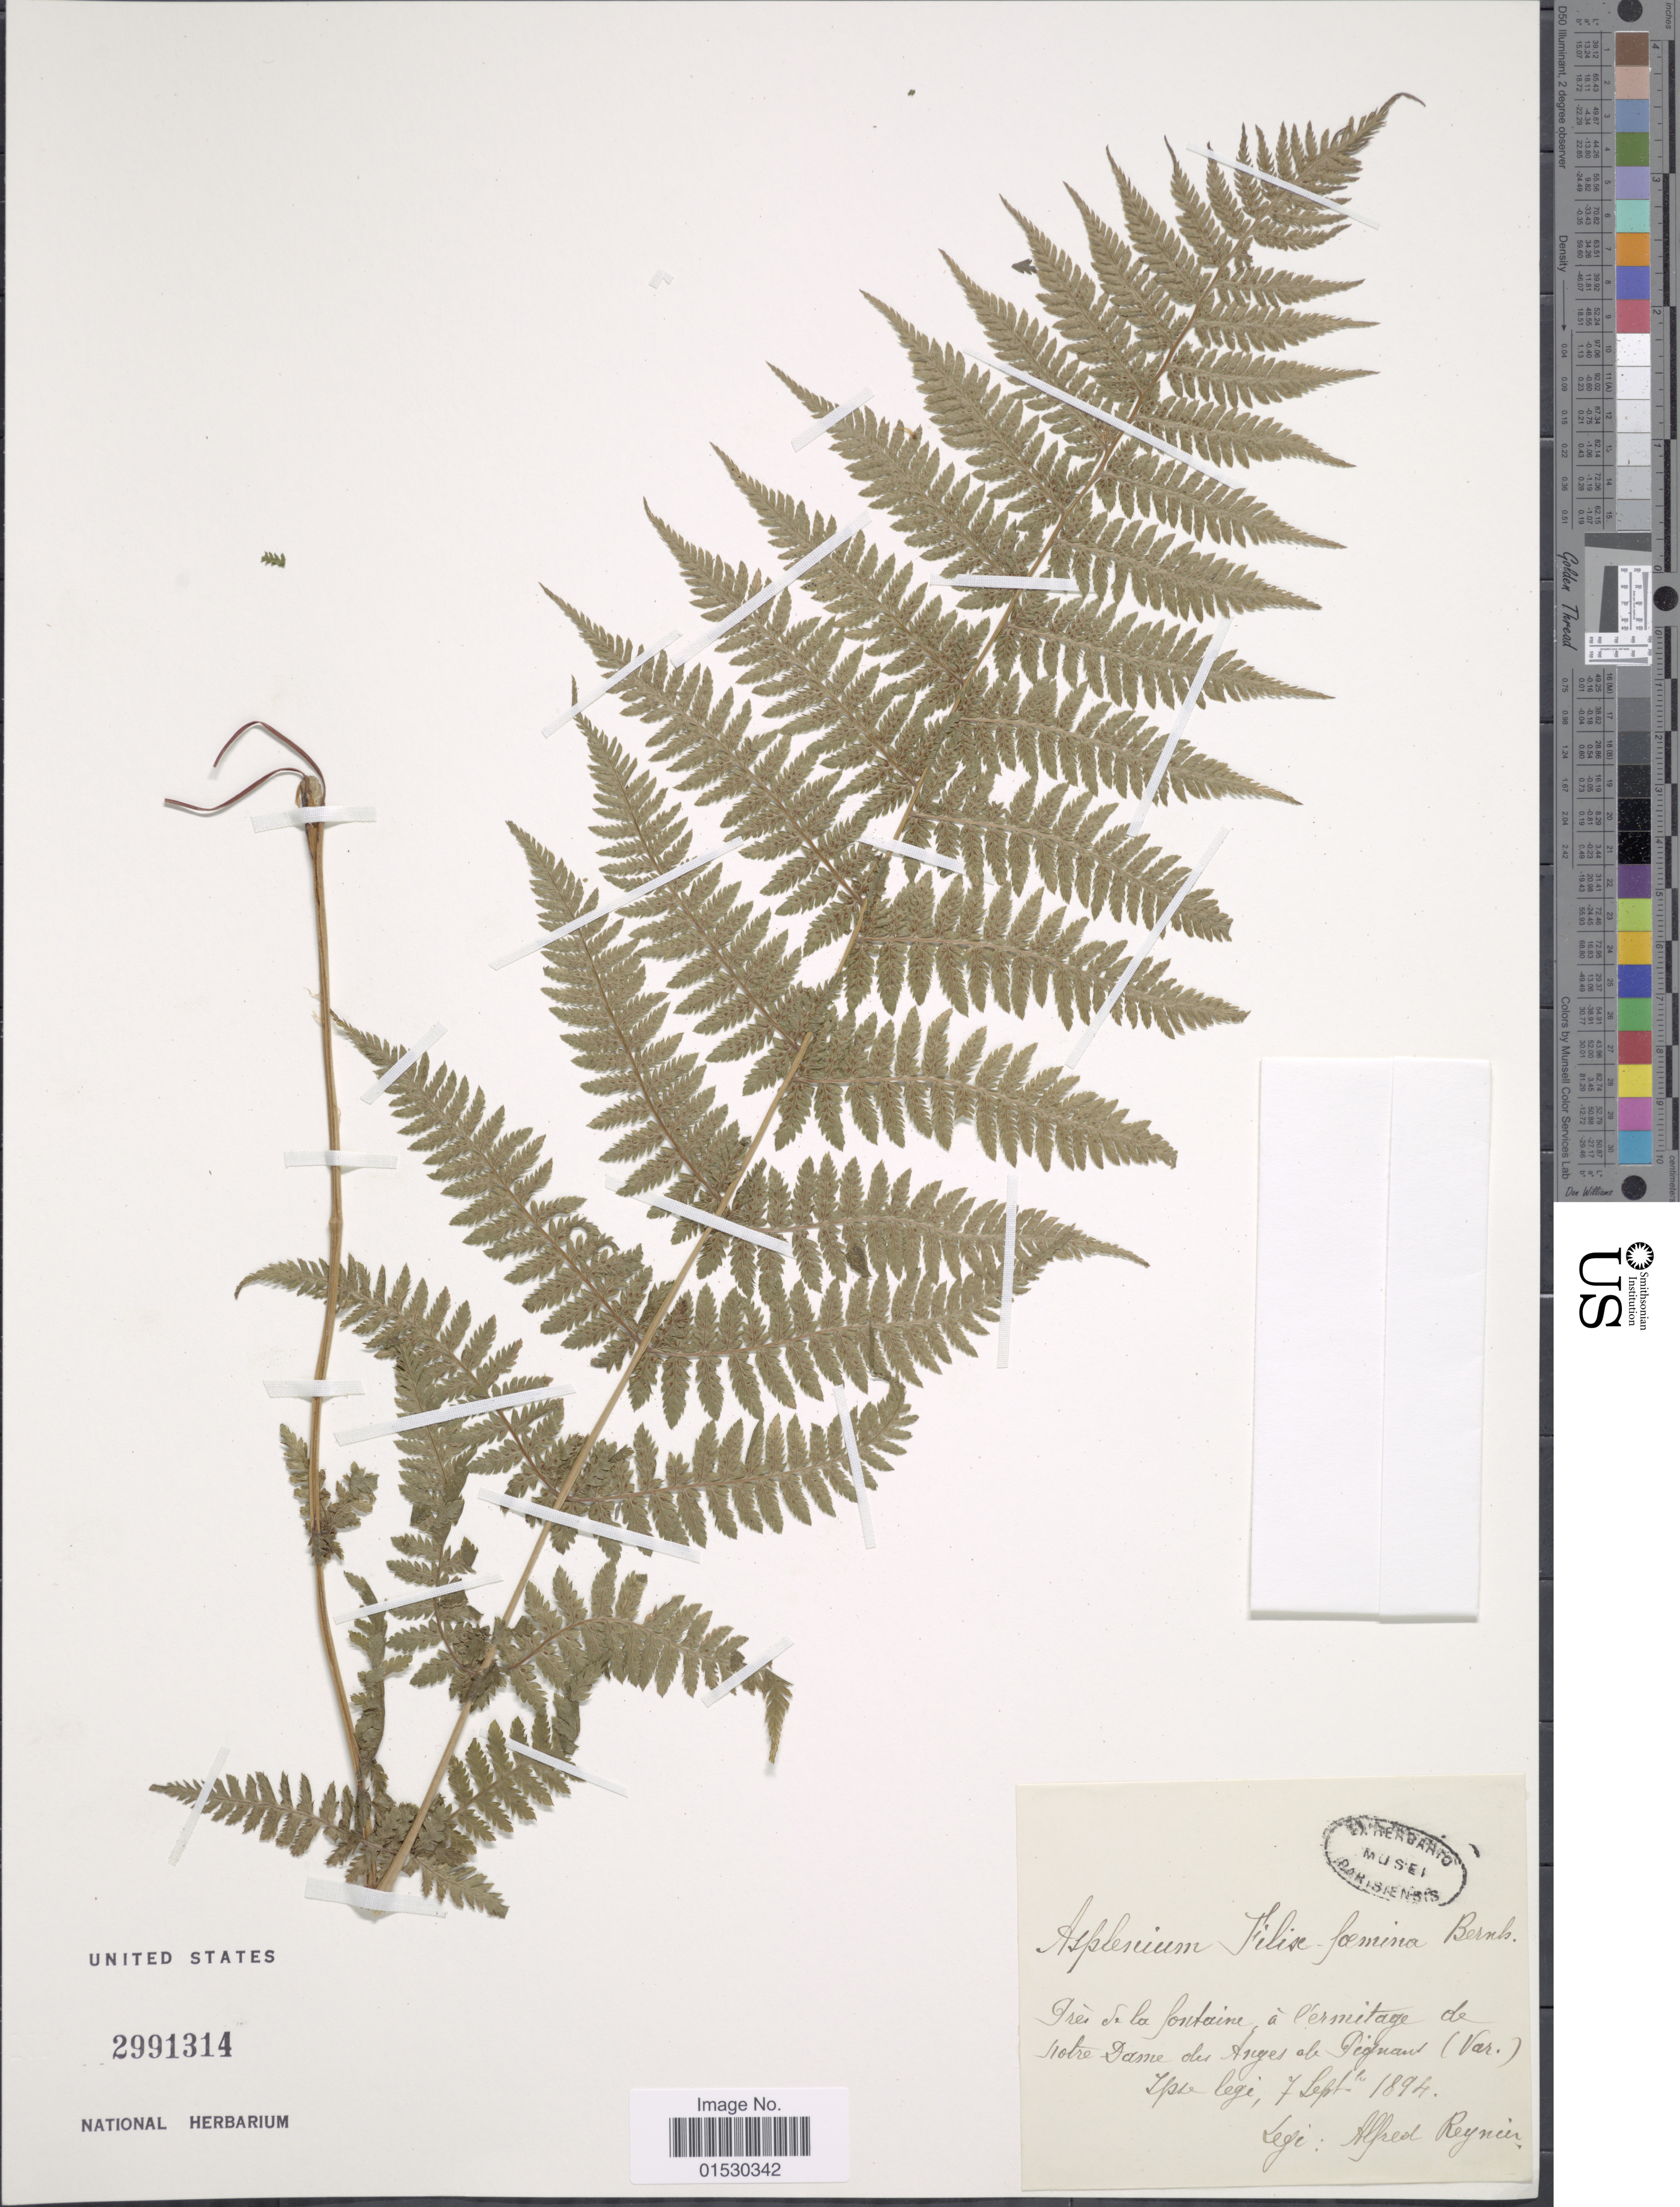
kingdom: Plantae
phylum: Tracheophyta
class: Polypodiopsida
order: Polypodiales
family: Athyriaceae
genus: Athyrium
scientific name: Athyrium filix-femina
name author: (L.) Roth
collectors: A. Reynier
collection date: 1894-09-07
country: France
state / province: Provence-Alpes-Côte d'Azur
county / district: Var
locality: Grei se la finatine a l'ermitage de notre Dame des Anges ab Pegnant (Var) Ips legi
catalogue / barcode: US 2991314